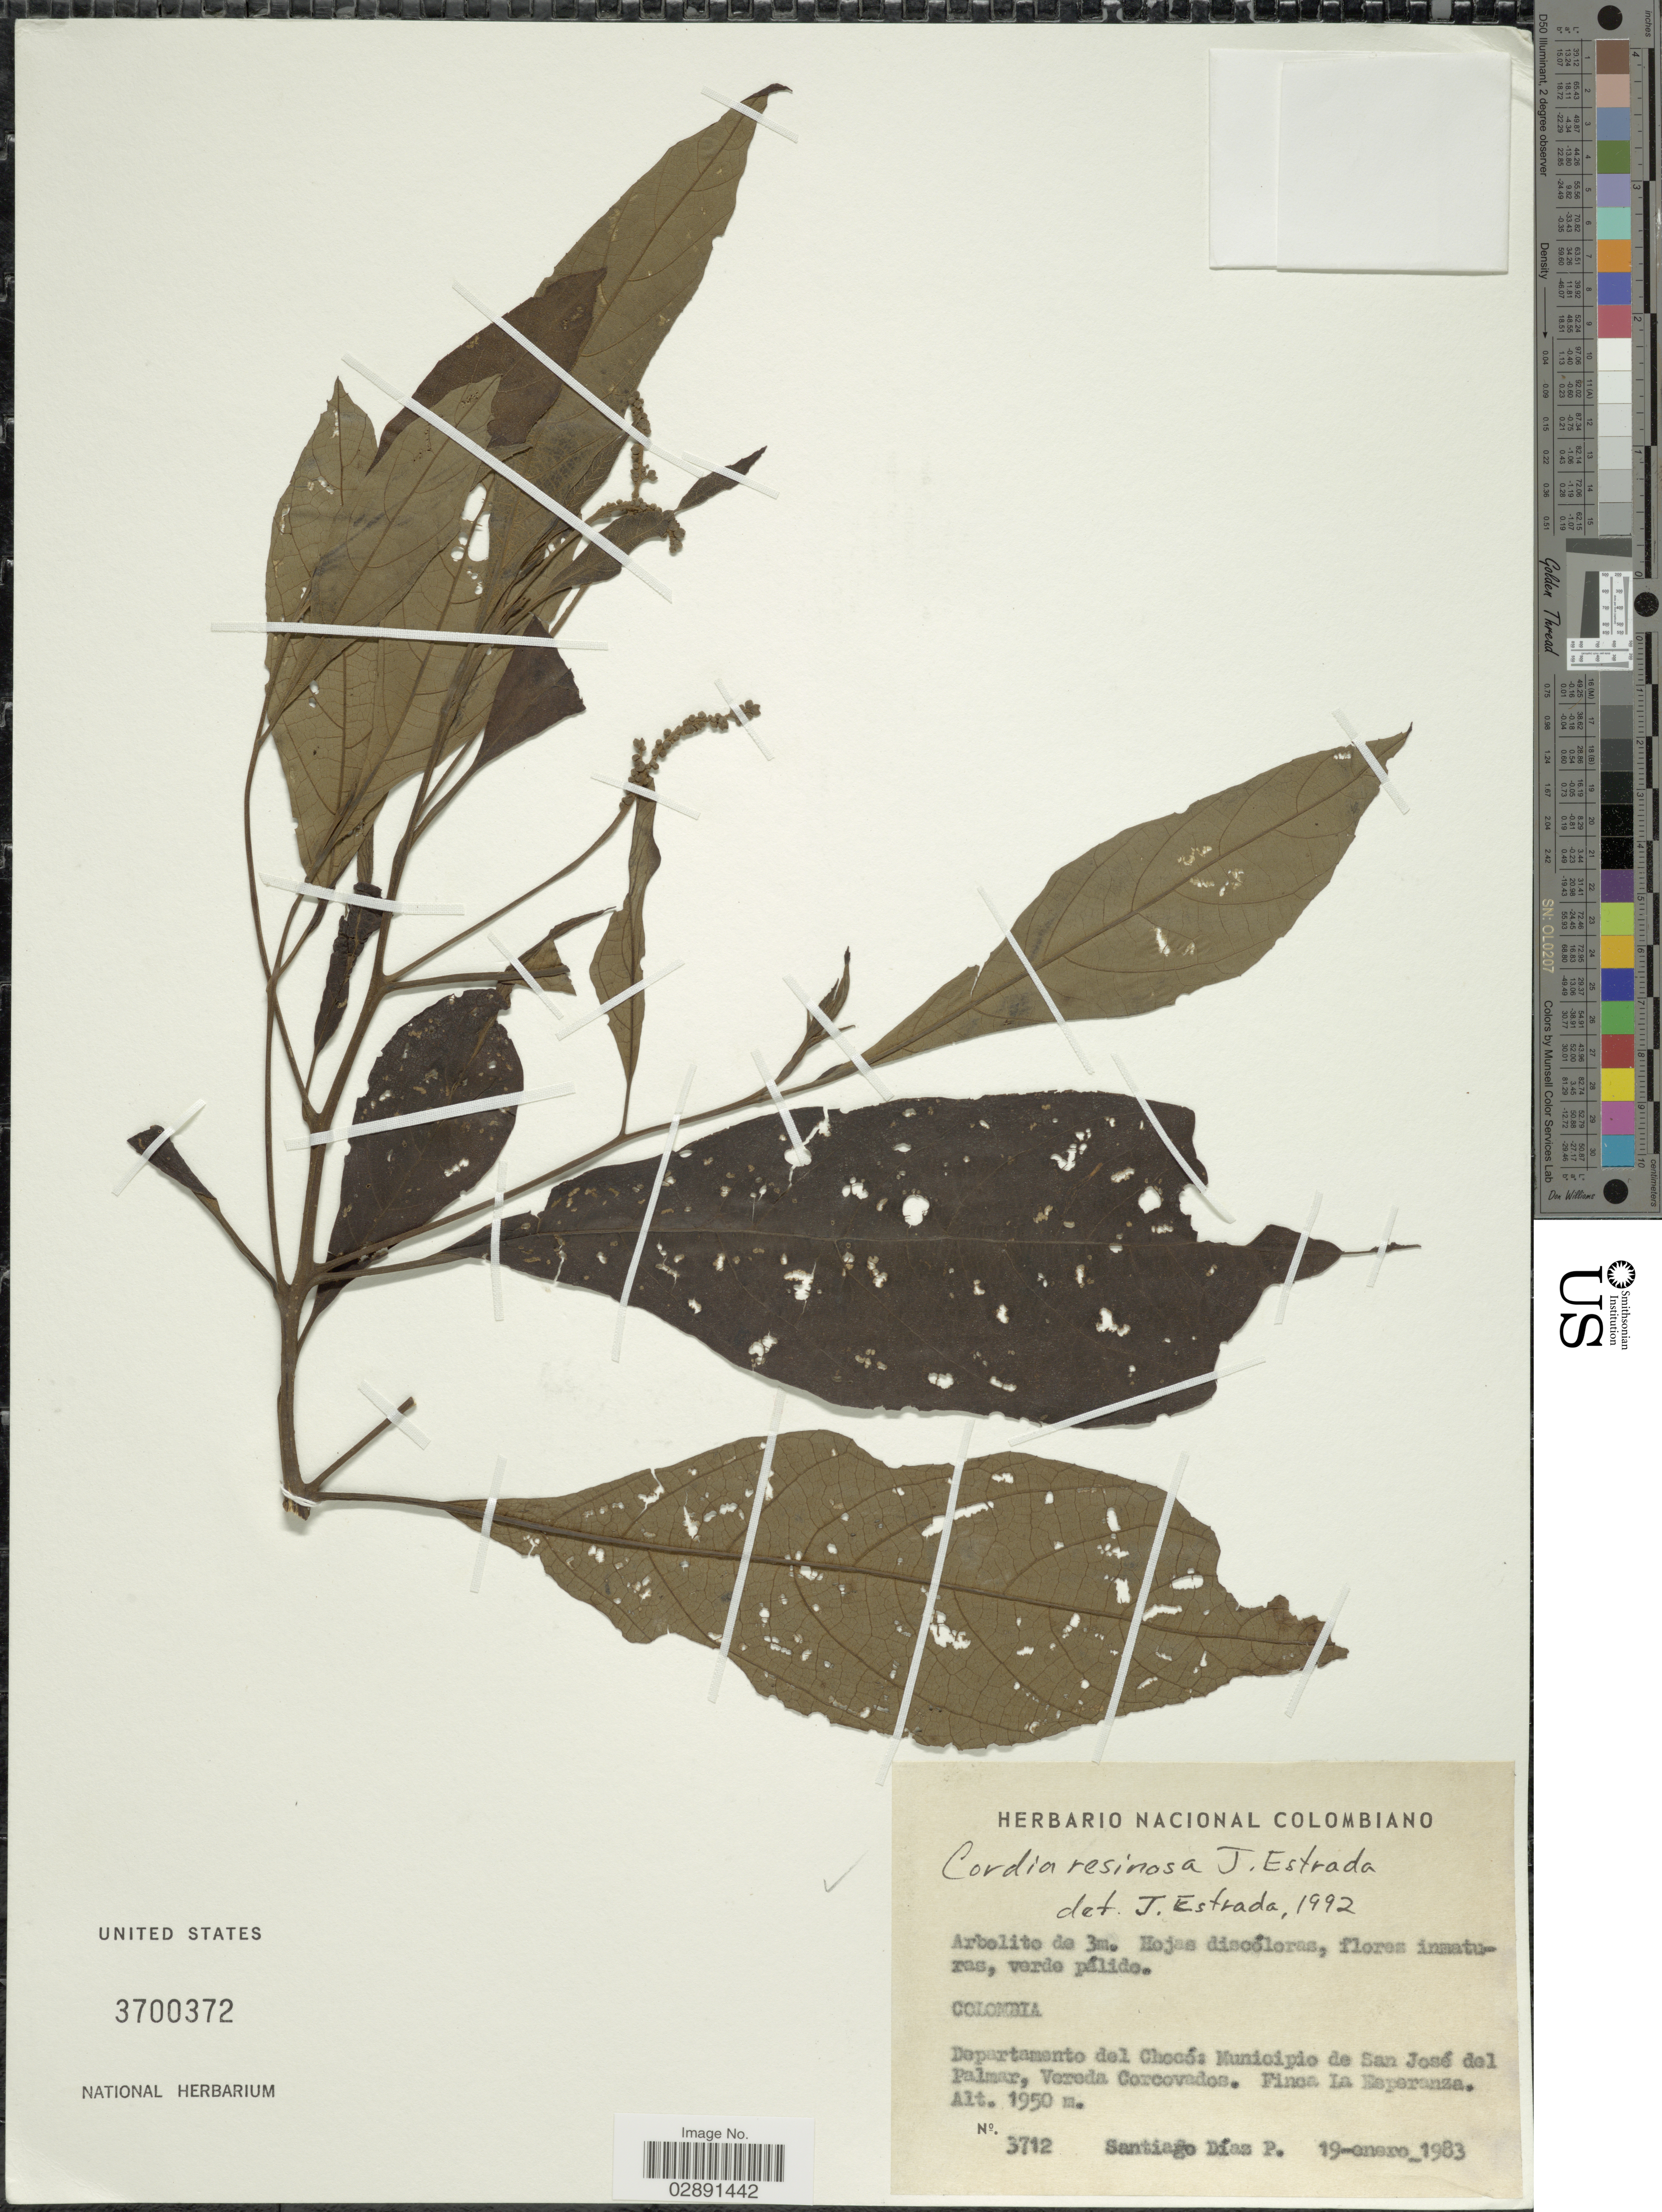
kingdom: Plantae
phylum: Tracheophyta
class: Magnoliopsida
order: Boraginales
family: Cordiaceae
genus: Cordia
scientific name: Cordia resinosa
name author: J. Estrada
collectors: S. Diaz P.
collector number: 3712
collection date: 1983-01-19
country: Colombia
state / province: Chocó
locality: Departamento del Chocó: Municipio de San José del Palmar, Vereda Corcovados. Finca La Esperanza.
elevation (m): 1950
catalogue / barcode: US 3700372